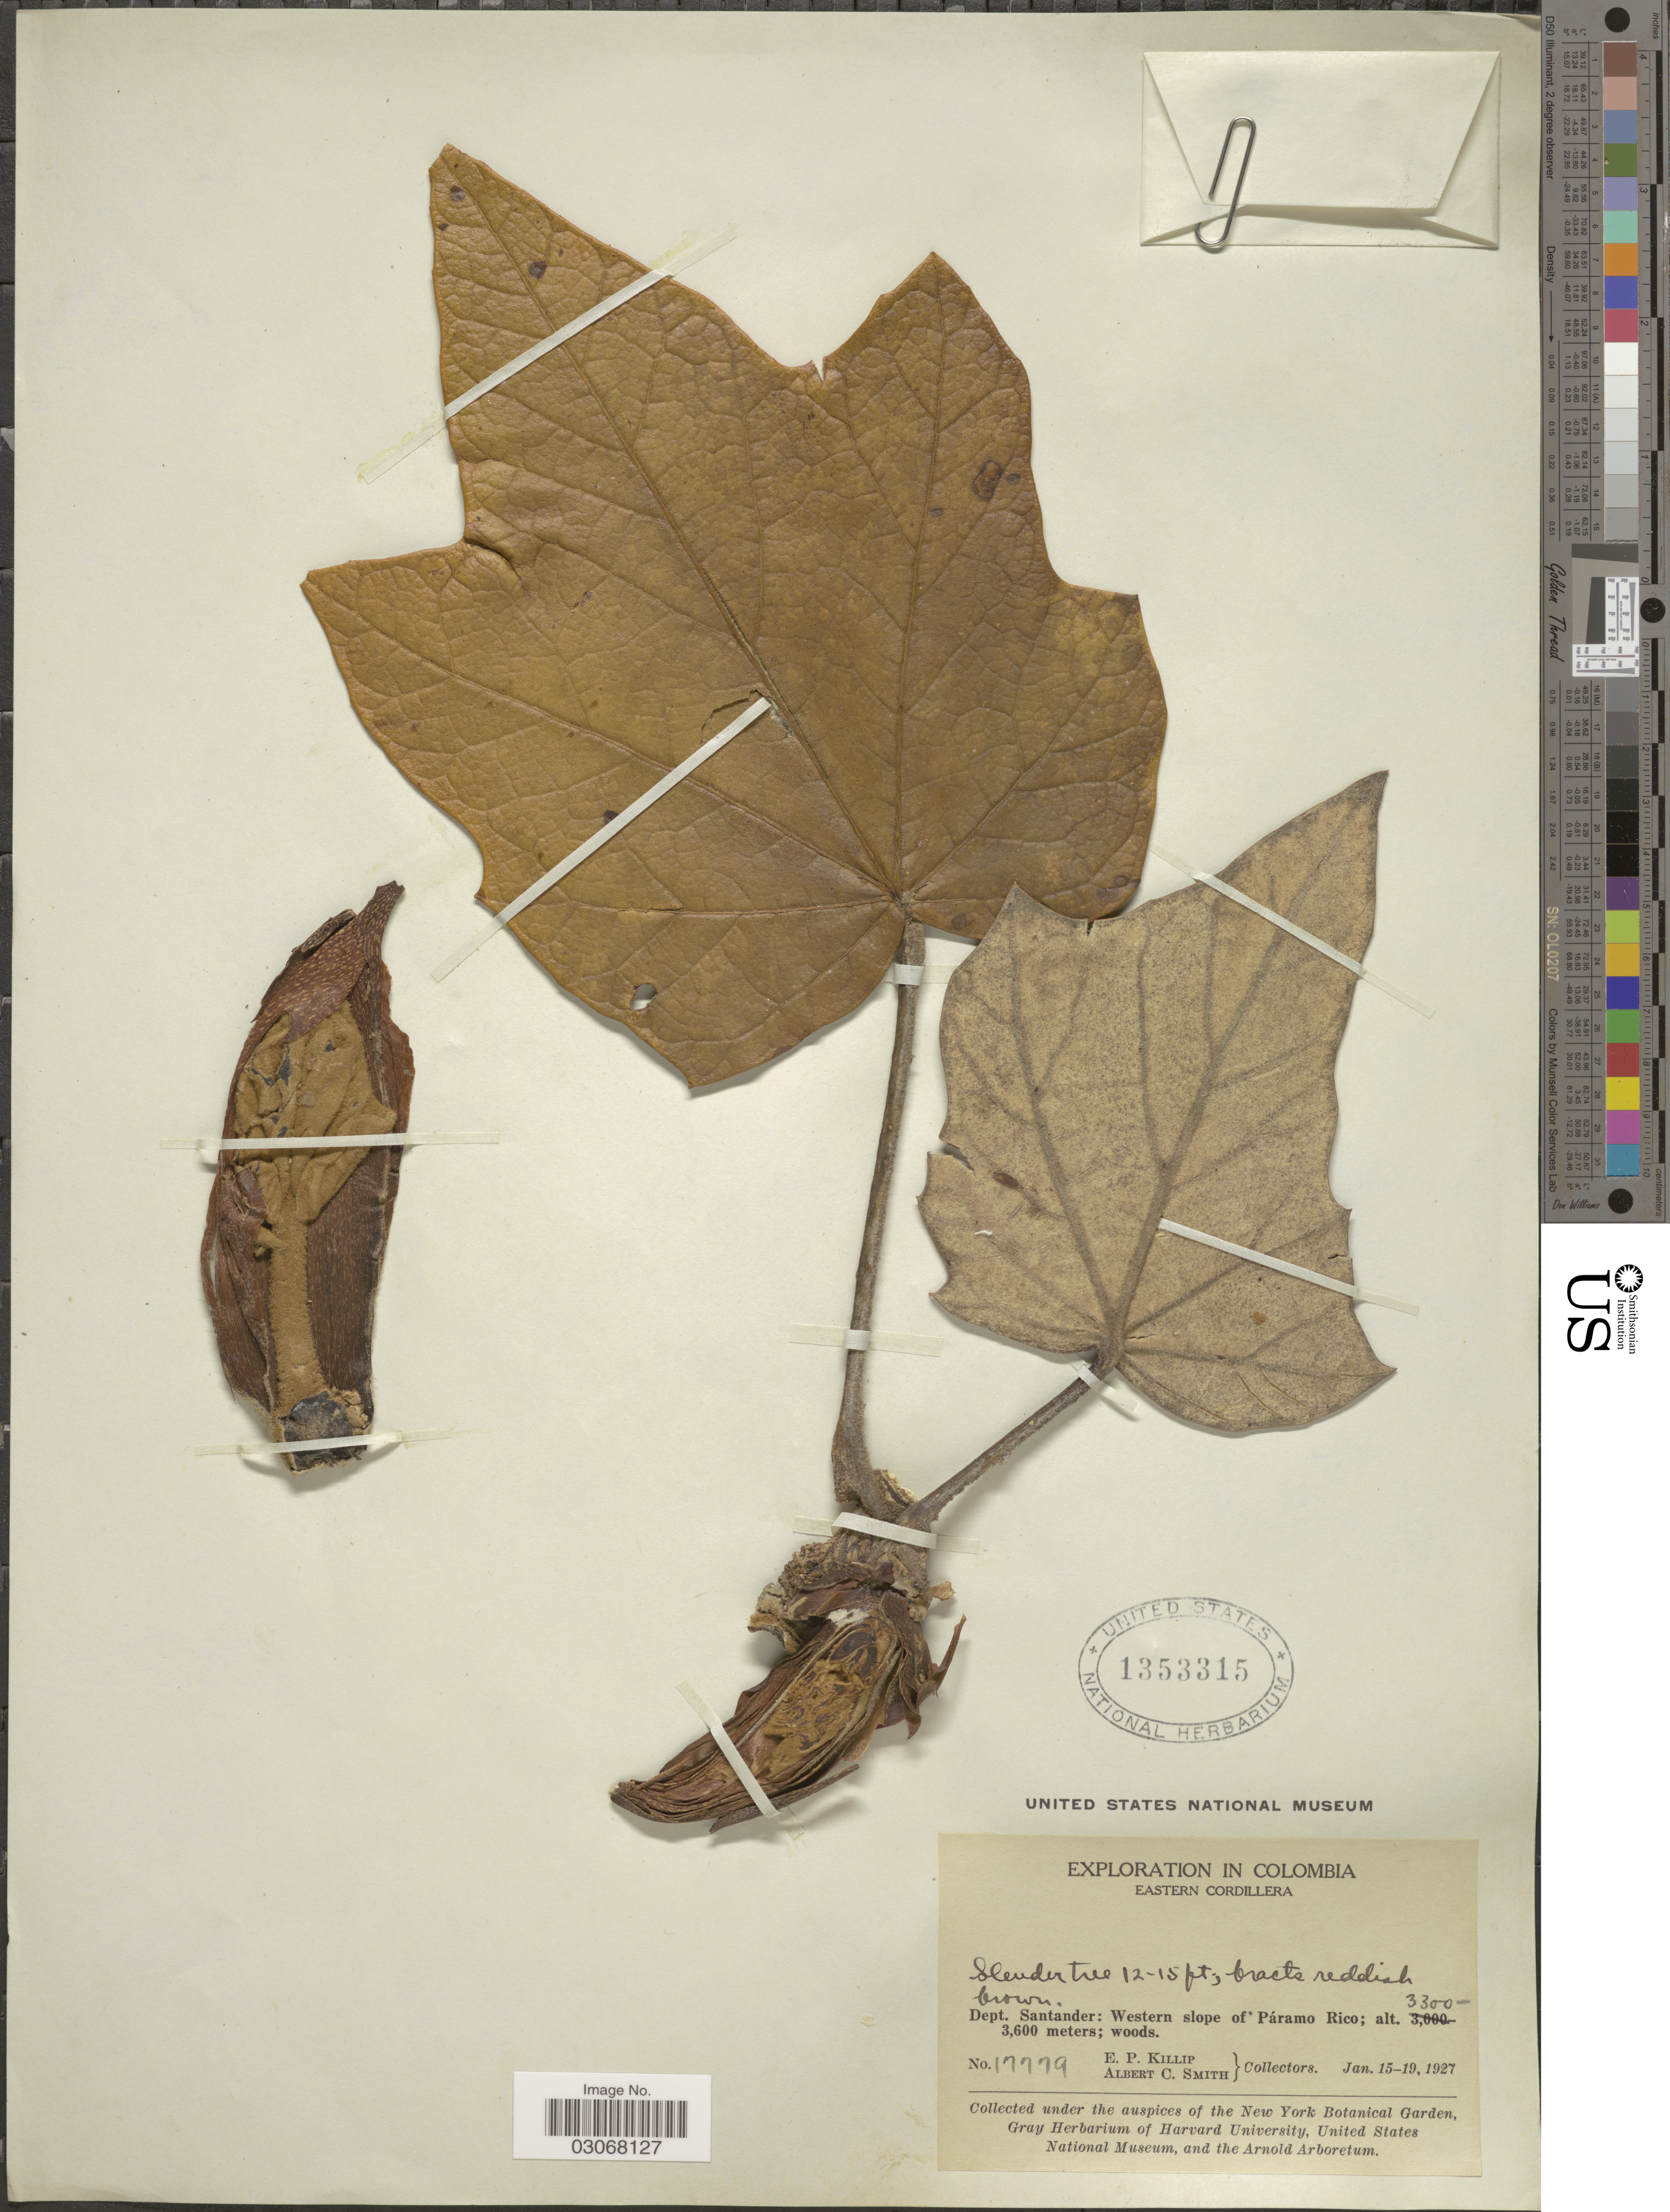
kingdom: Plantae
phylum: Tracheophyta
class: Magnoliopsida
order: Apiales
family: Araliaceae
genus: Oreopanax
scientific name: Oreopanax santanderianus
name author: Harms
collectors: E. P. Killip & A. C. Smith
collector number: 17779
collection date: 1927-01-15/1927-01-19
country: Colombia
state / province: Santander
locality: Eastern Cordillera. Dept. Santander: Western slope of Páramo Rico.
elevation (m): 3300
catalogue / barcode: US 1353315